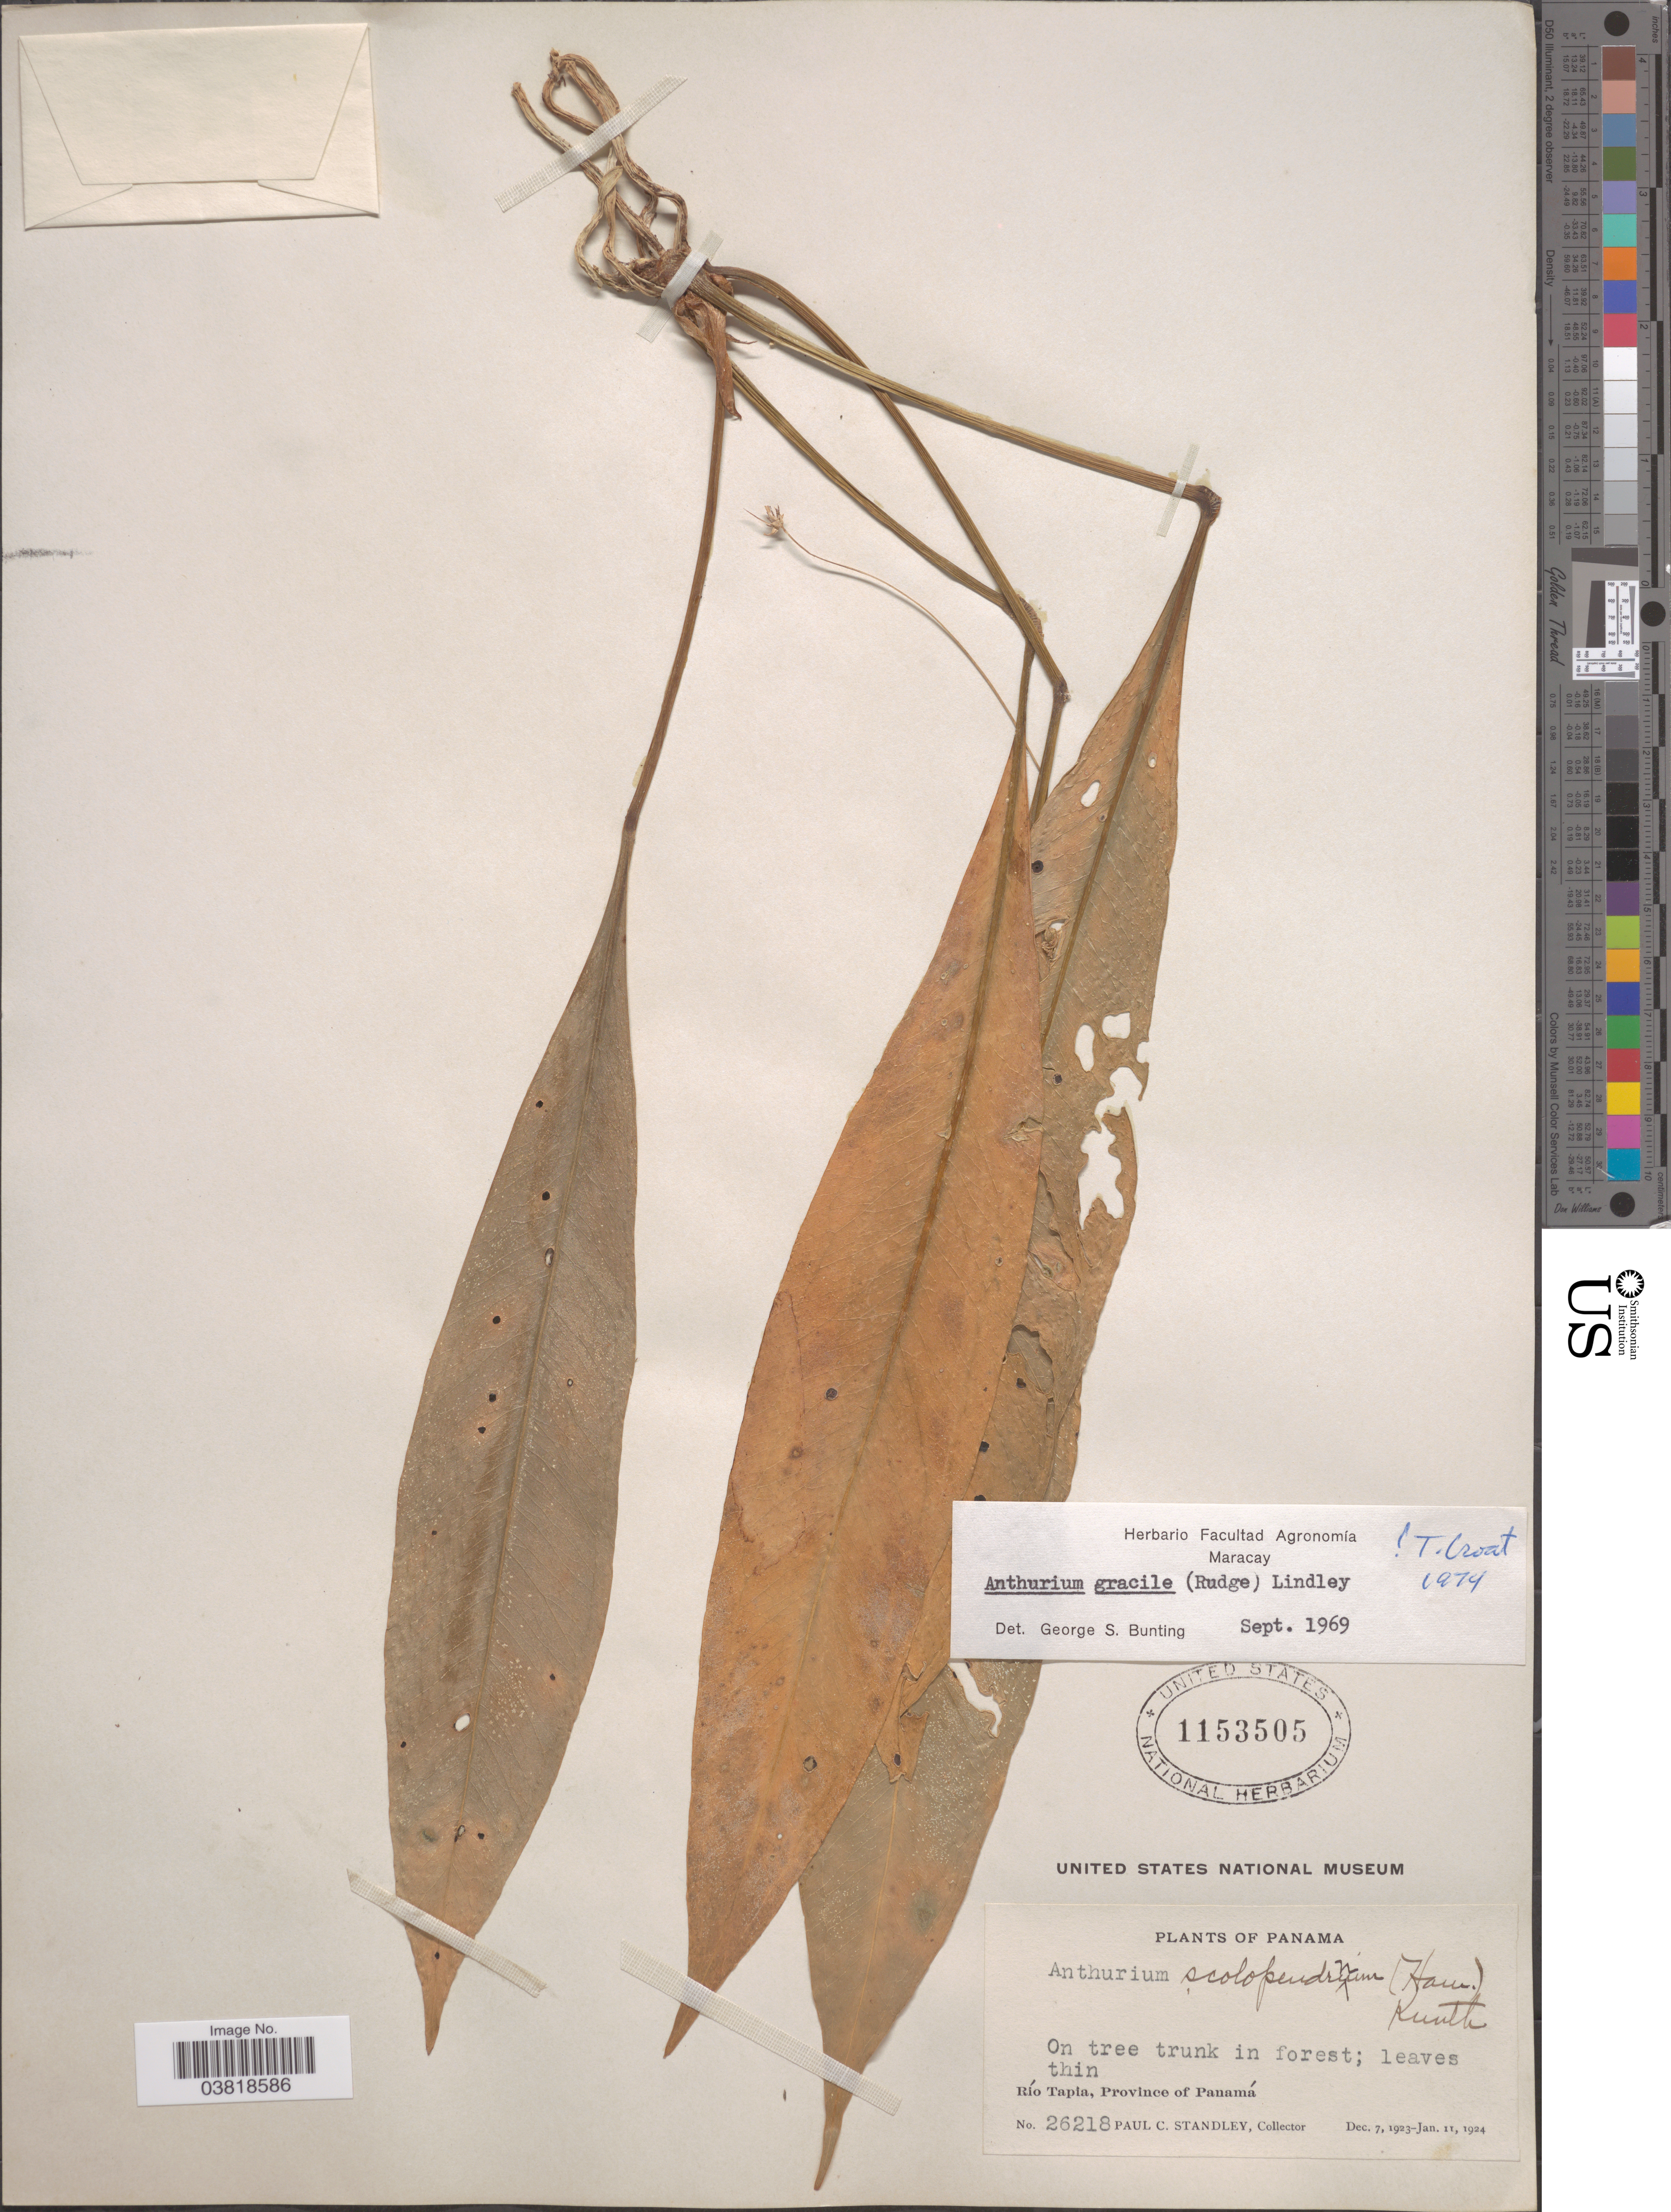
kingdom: Plantae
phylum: Tracheophyta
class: Liliopsida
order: Alismatales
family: Araceae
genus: Anthurium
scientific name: Anthurium gracile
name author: (Rudge) Schott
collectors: P. C. Standley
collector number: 26218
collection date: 1923-12-07/1924-01-11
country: Panama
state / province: Panamá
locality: Río Tapia.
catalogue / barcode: US 1153505